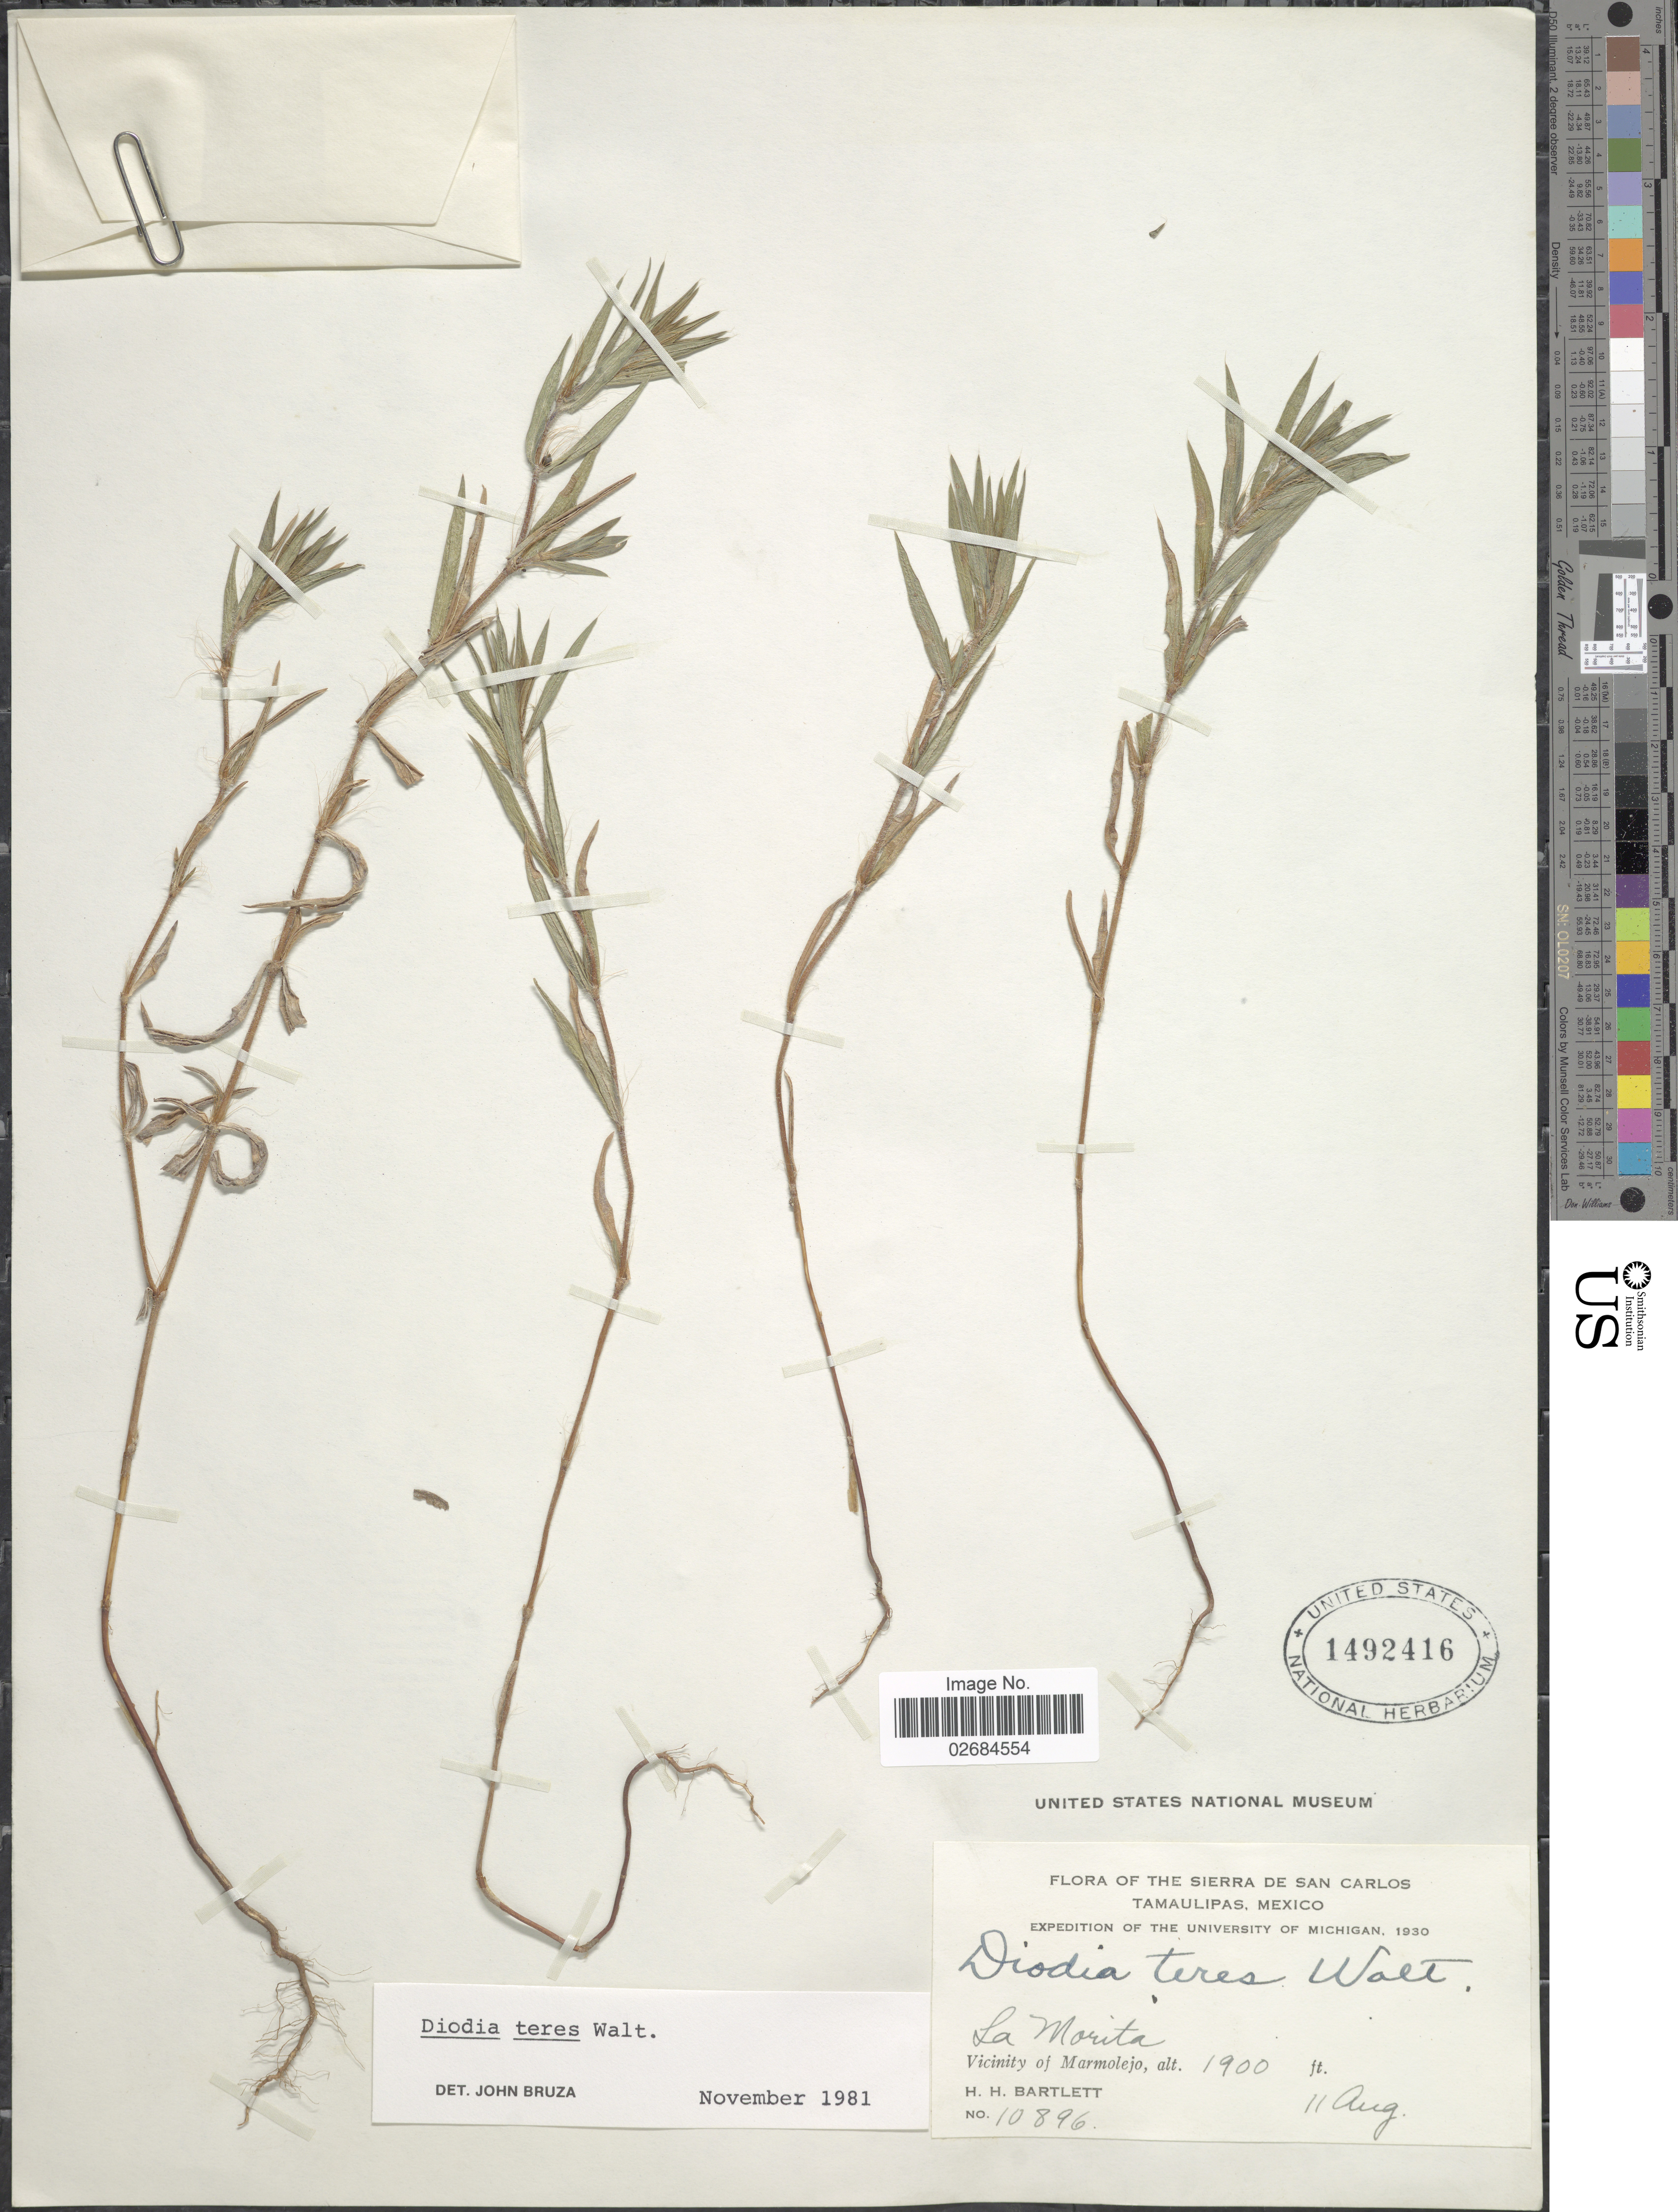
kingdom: Plantae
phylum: Tracheophyta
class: Magnoliopsida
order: Gentianales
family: Rubiaceae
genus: Diodia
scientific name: Diodia teres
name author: Walter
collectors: H. H. Bartlett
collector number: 10896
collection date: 1930-08-11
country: Mexico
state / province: Tamaulipas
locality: Sierra de San Carlos. La Morita. Vicinity of Marmolejo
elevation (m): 579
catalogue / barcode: US 1492416